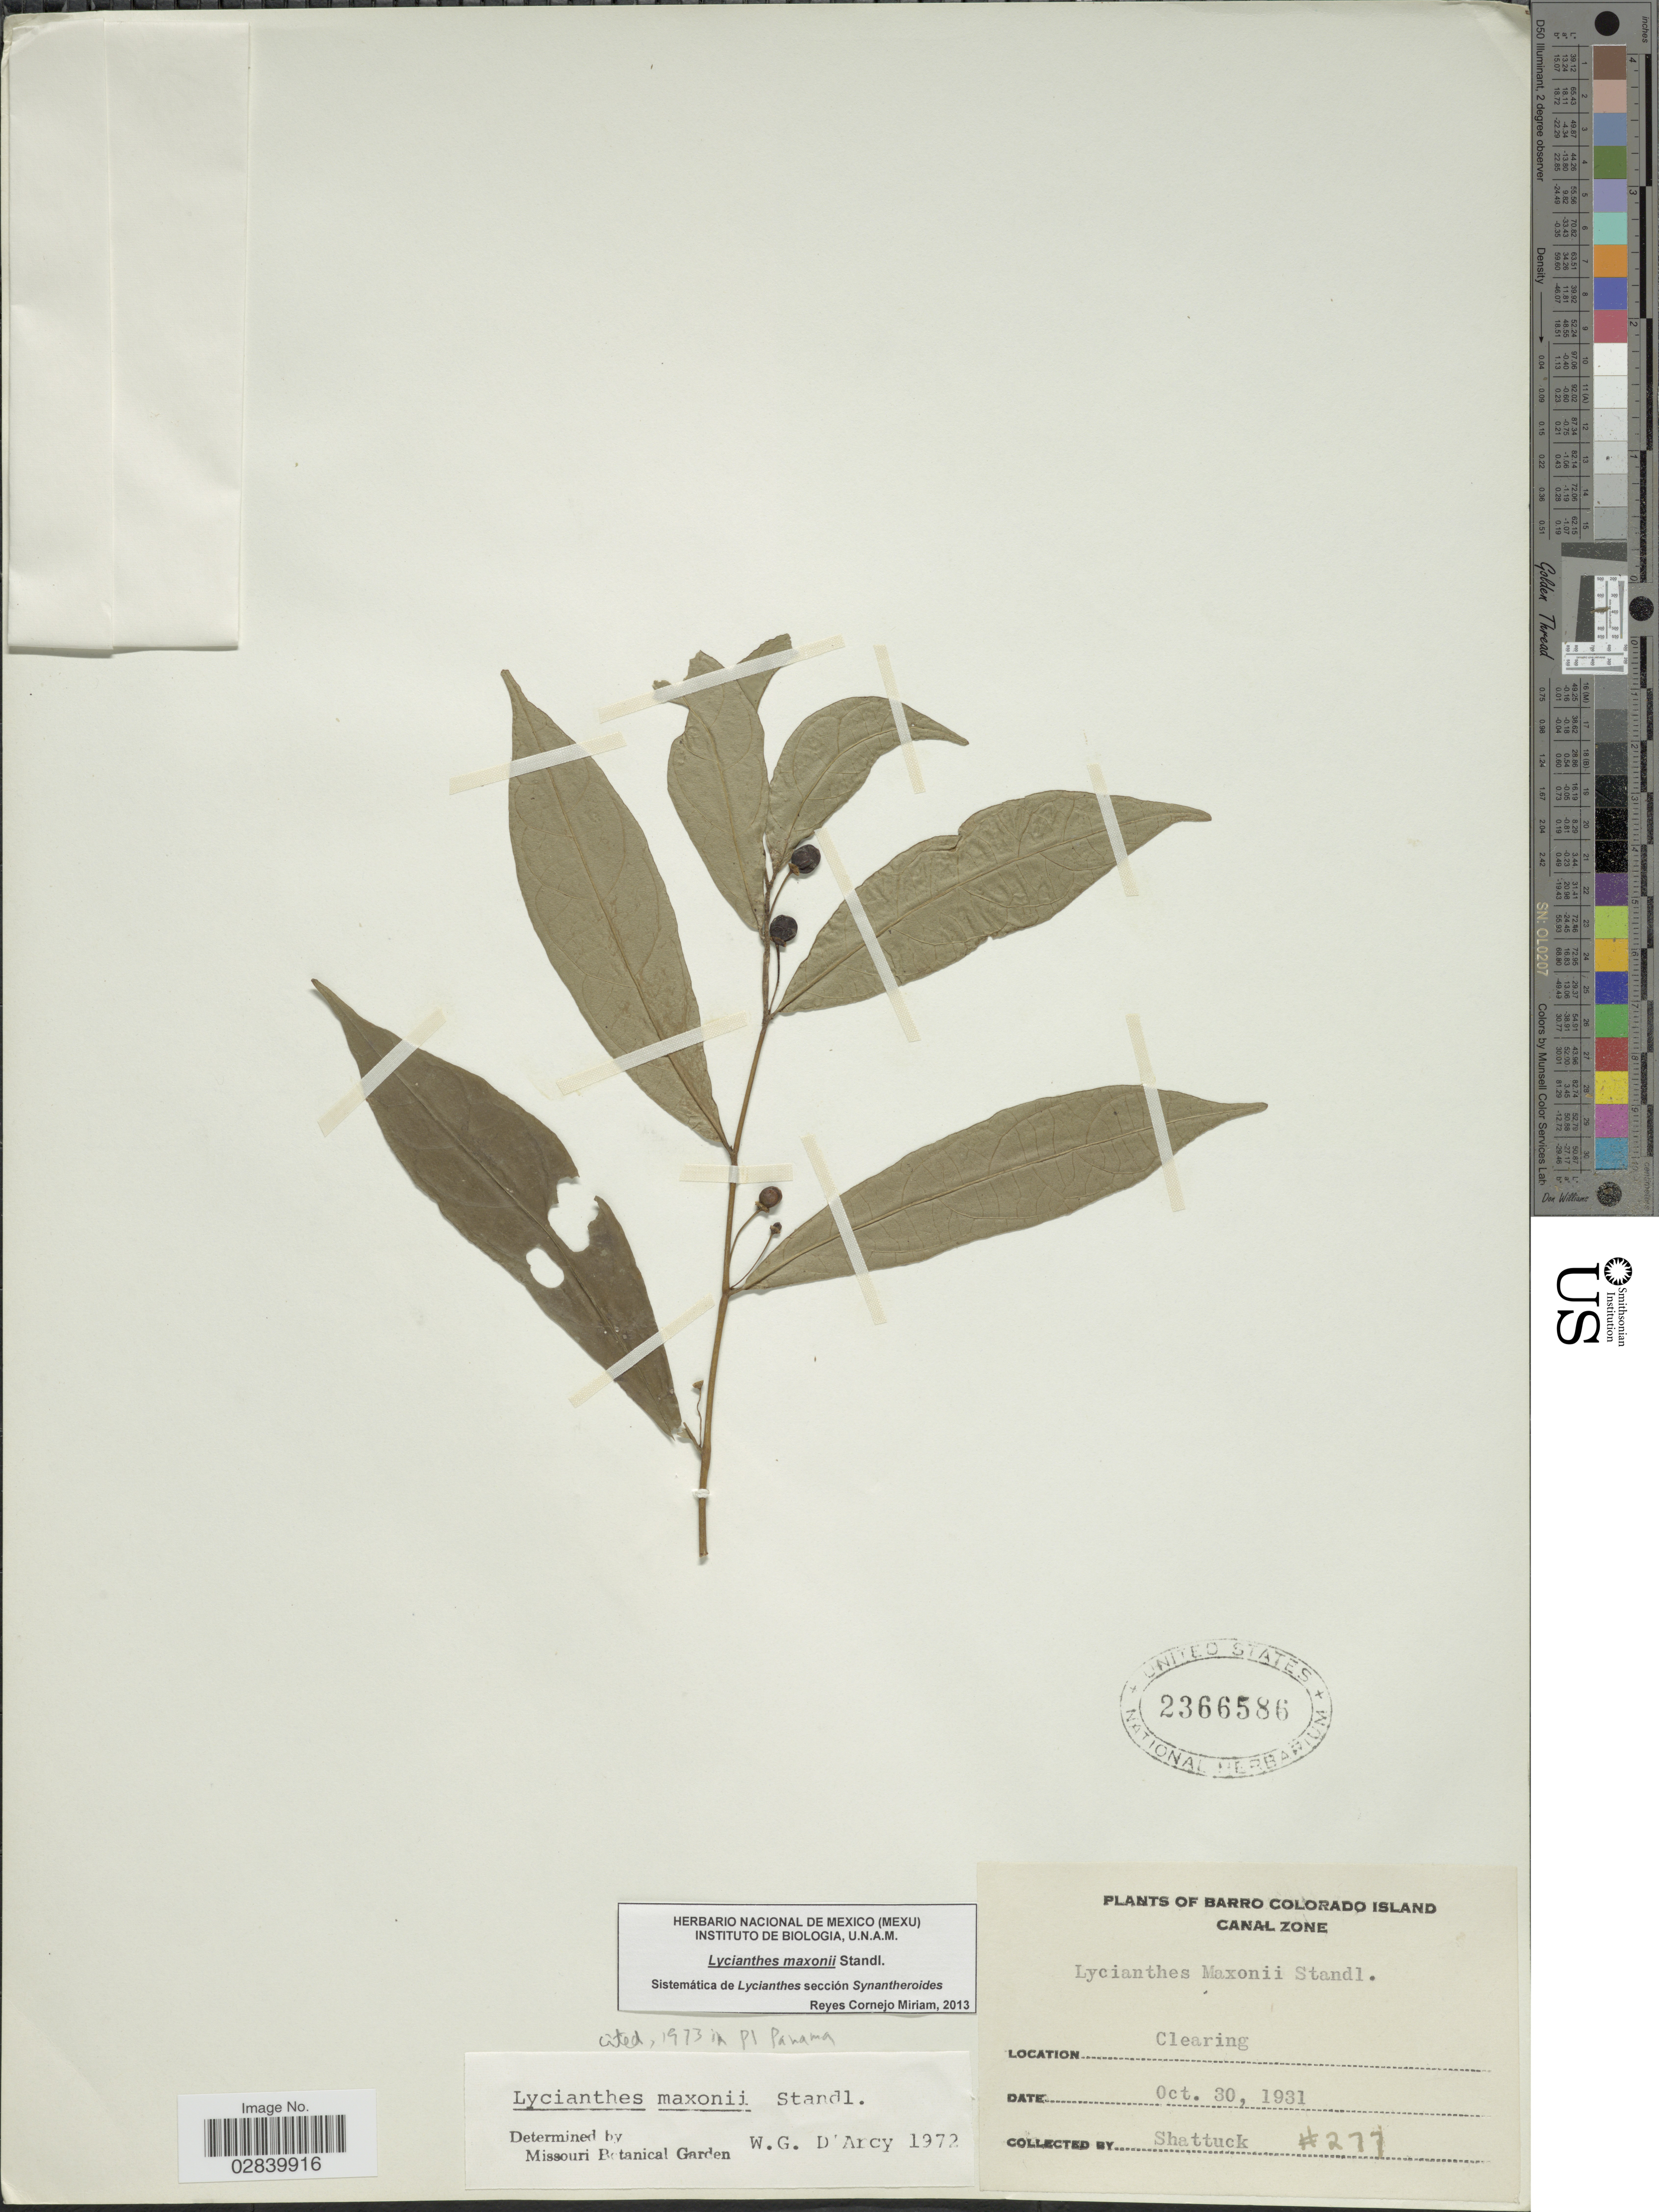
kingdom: Plantae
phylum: Tracheophyta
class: Magnoliopsida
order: Solanales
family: Solanaceae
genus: Lycianthes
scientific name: Lycianthes maxonii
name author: Standl.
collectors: Shattuck, --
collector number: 277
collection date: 1931-10-30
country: Panama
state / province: Panamá Oeste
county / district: Canal Zone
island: Barro Colorado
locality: Barro Colorado Island. Canal Zone. Clearing.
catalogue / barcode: US 2366586